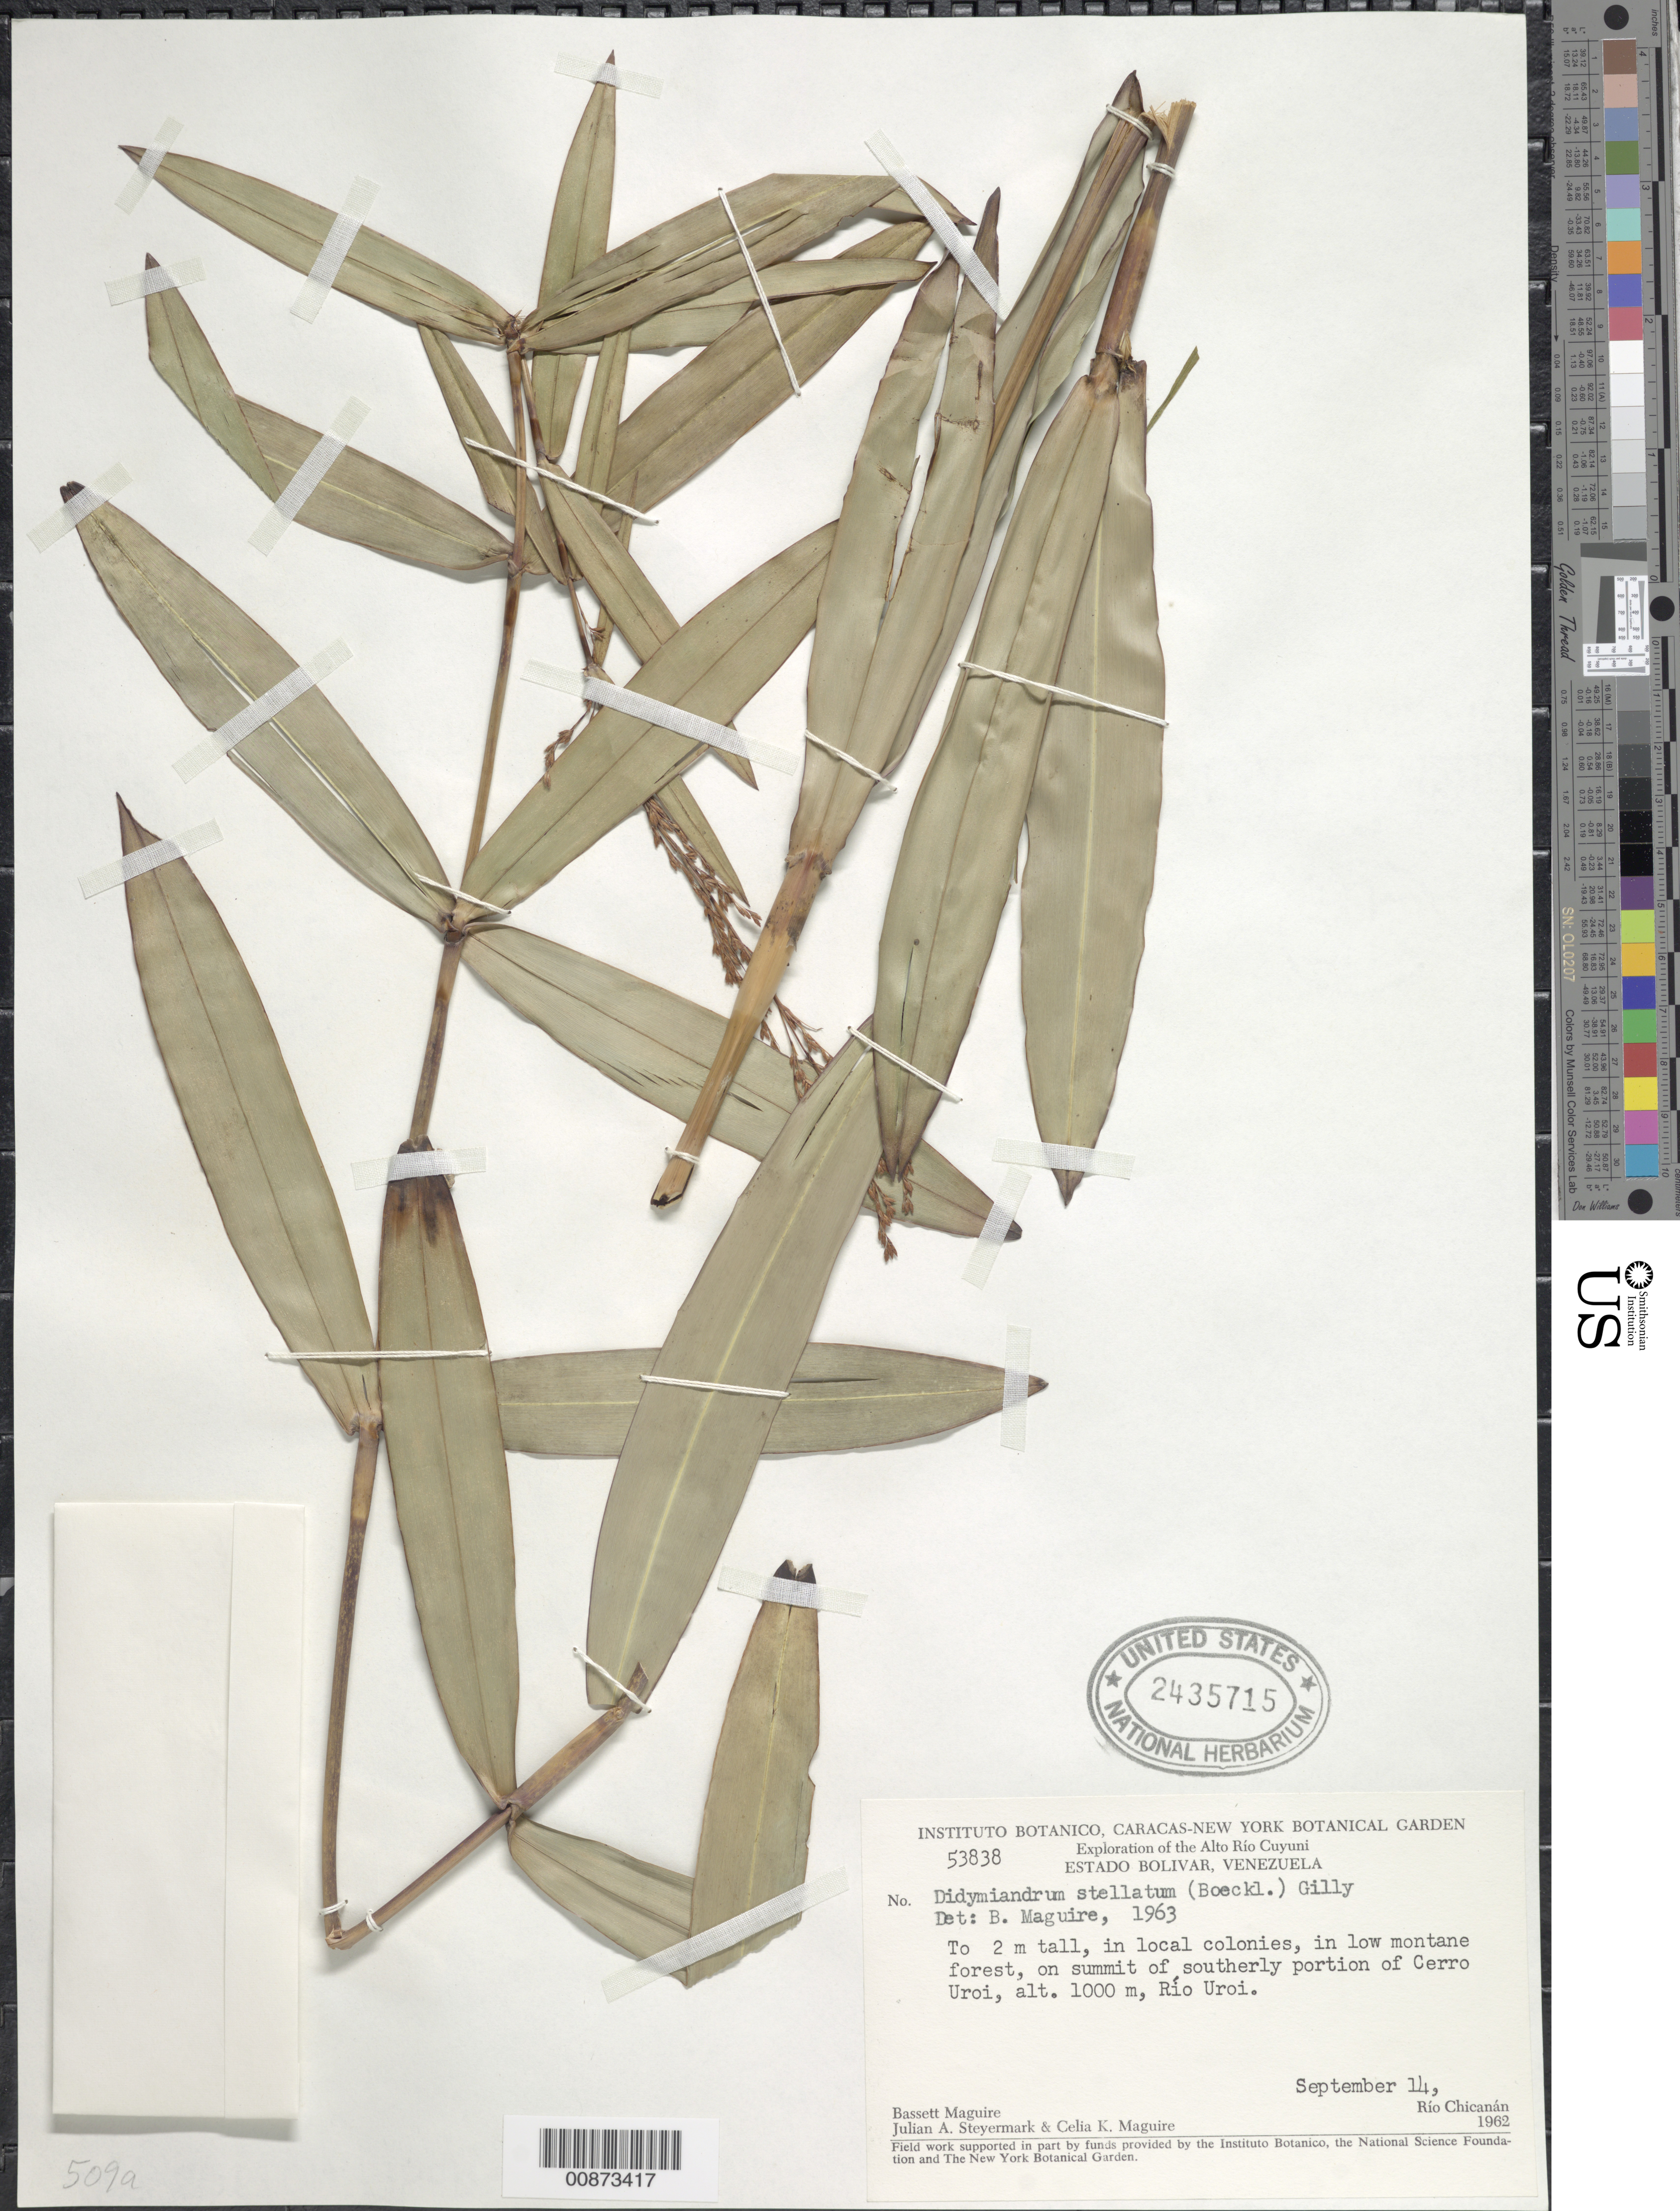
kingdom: Plantae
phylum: Tracheophyta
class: Liliopsida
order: Poales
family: Cyperaceae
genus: Didymiandrum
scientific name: Didymiandrum stellatum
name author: (Boeckeler) Gilly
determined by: Maguire, Bassett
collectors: B. Maguire, J. Steyermark & C. K. Maguire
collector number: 53838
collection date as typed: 14-Sep-62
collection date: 1962-09-14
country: Venezuela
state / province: Bolívar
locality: Alto Río Cuyuni, Cerro Uroi, summit of southerly portion; Río Uroi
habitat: Low montane forest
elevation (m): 1000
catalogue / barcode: US 2435715